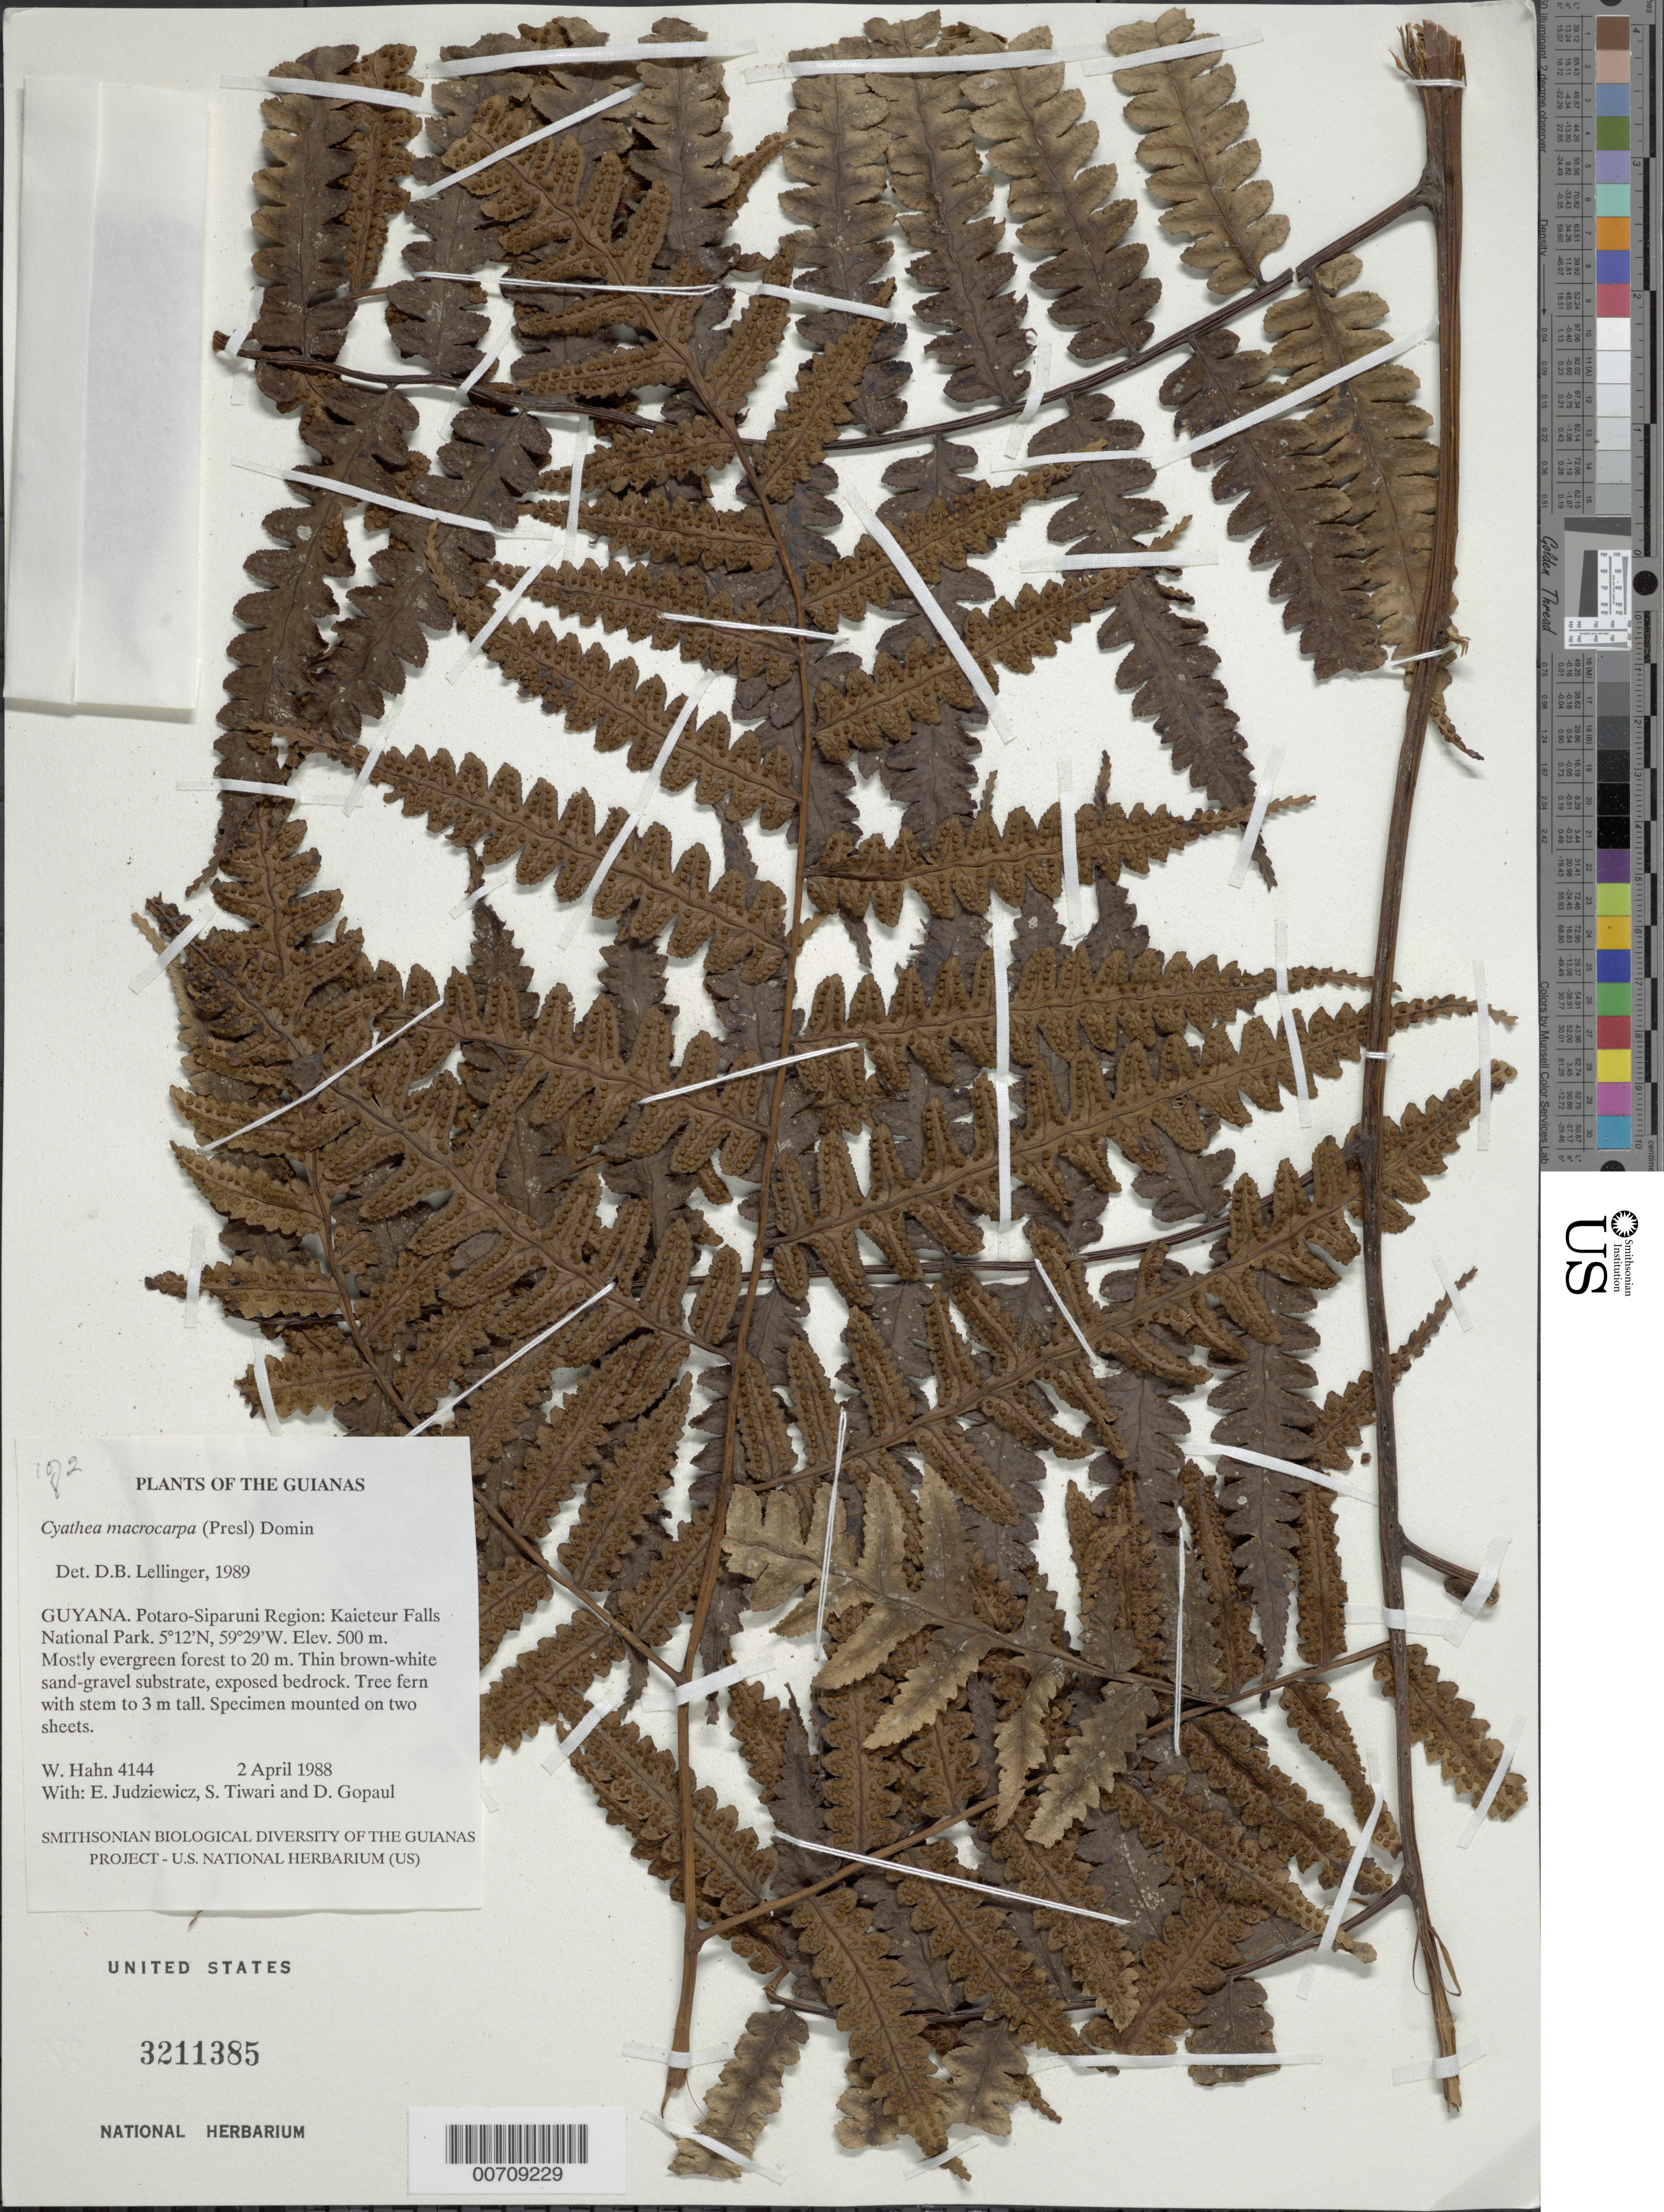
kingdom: Plantae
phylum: Tracheophyta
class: Polypodiopsida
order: Cyatheales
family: Cyatheaceae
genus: Cyathea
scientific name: Cyathea macrocarpa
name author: (C. Presl) Domin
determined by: Lellinger, David B., (BOT), Smithsonian Institution - National Museum of Natural History (UNITED STATES)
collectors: W. Hahn, E. J. Judziewicz, S. Tiwari & D. Gopaul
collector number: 4144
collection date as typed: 2 April 1988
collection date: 1988-04-02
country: Guyana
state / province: Potaro-Siparuni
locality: Kaieteur Falls National Park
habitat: Mostly evergreen forest to 20 m. Thin brown-white sand-gravel substrate, exposed bedrock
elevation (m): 500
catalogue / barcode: US 3211385